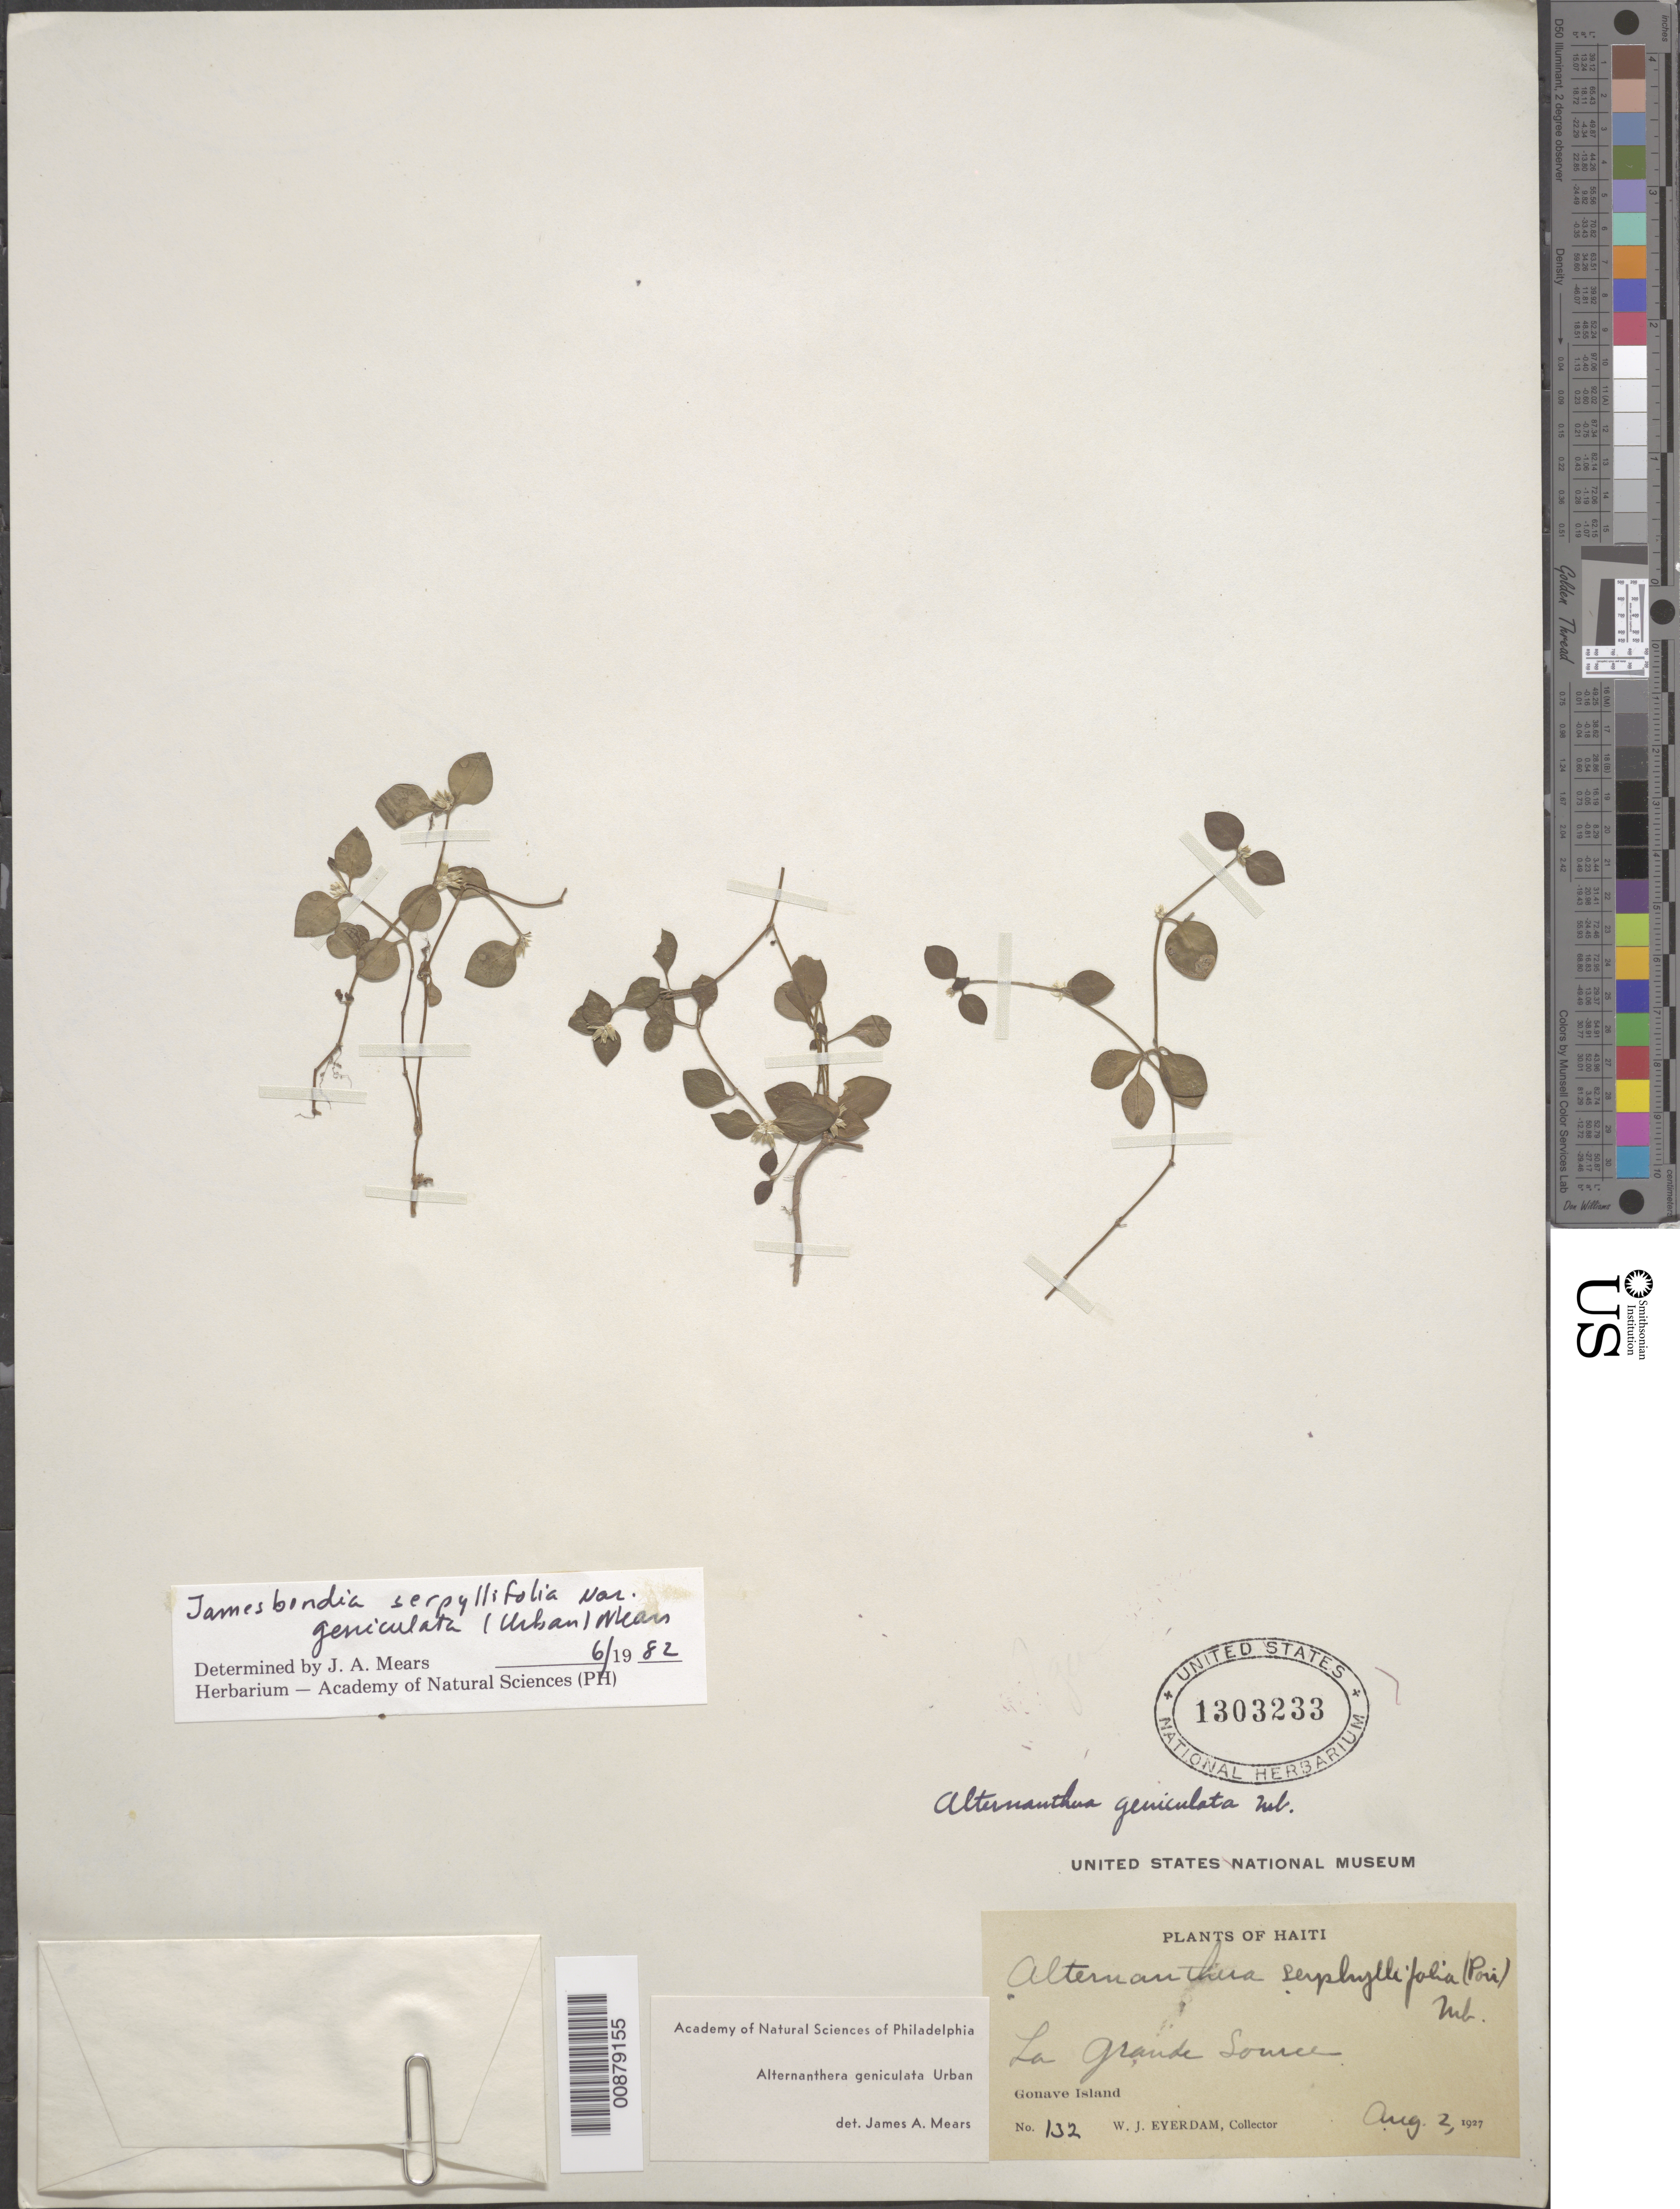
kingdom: Plantae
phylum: Tracheophyta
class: Magnoliopsida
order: Caryophyllales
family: Amaranthaceae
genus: Alternanthera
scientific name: Alternanthera geniculata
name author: Urb.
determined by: Mears, J. A., (PH), Academy of Natural Sciences of Philadelphia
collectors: W. J. Eyerdam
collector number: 132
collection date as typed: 02 Aug 1927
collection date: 1927-08-02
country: Dominican Republic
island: Hispaniola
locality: Gonave Island; La Grande Source.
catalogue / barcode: US 1303233